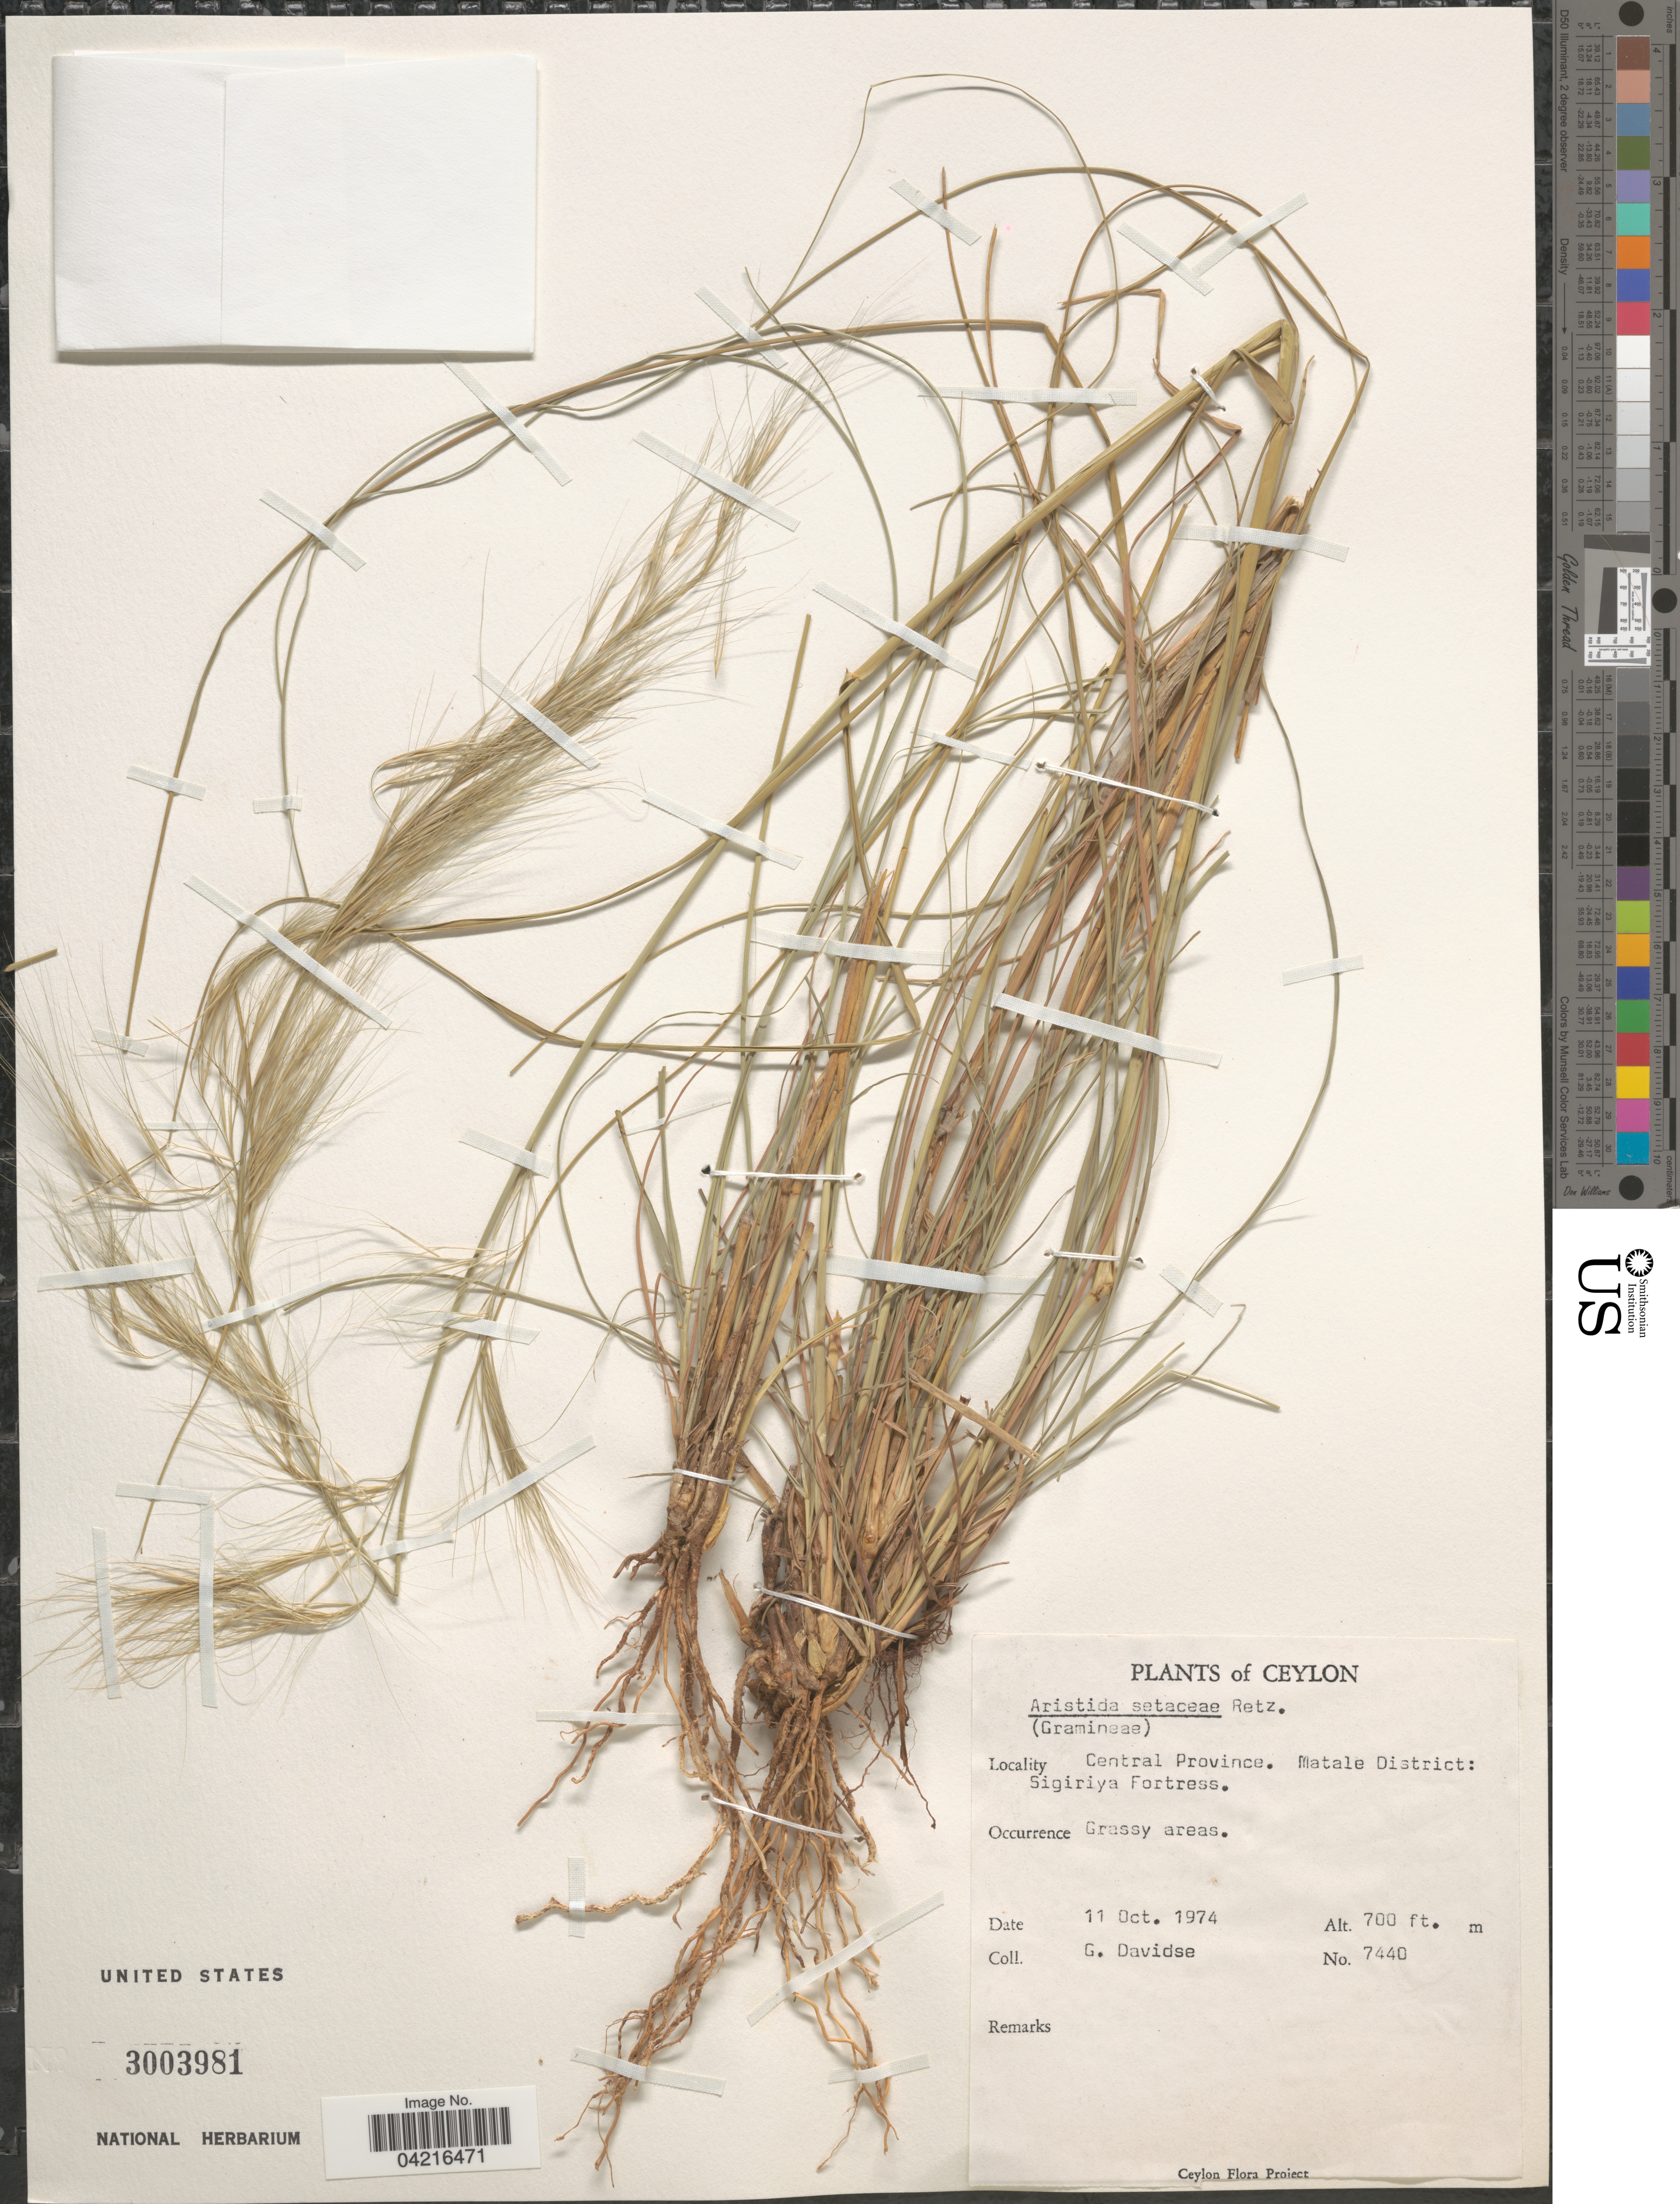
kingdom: Plantae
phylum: Tracheophyta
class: Liliopsida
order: Poales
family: Poaceae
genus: Aristida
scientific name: Aristida setacea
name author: Retz.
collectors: G. Davidse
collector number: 7440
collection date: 1974-10-11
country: Sri Lanka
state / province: Central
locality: Ceylon. Matale District: Sigiriya Fortress.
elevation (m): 213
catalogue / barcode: US 3003981